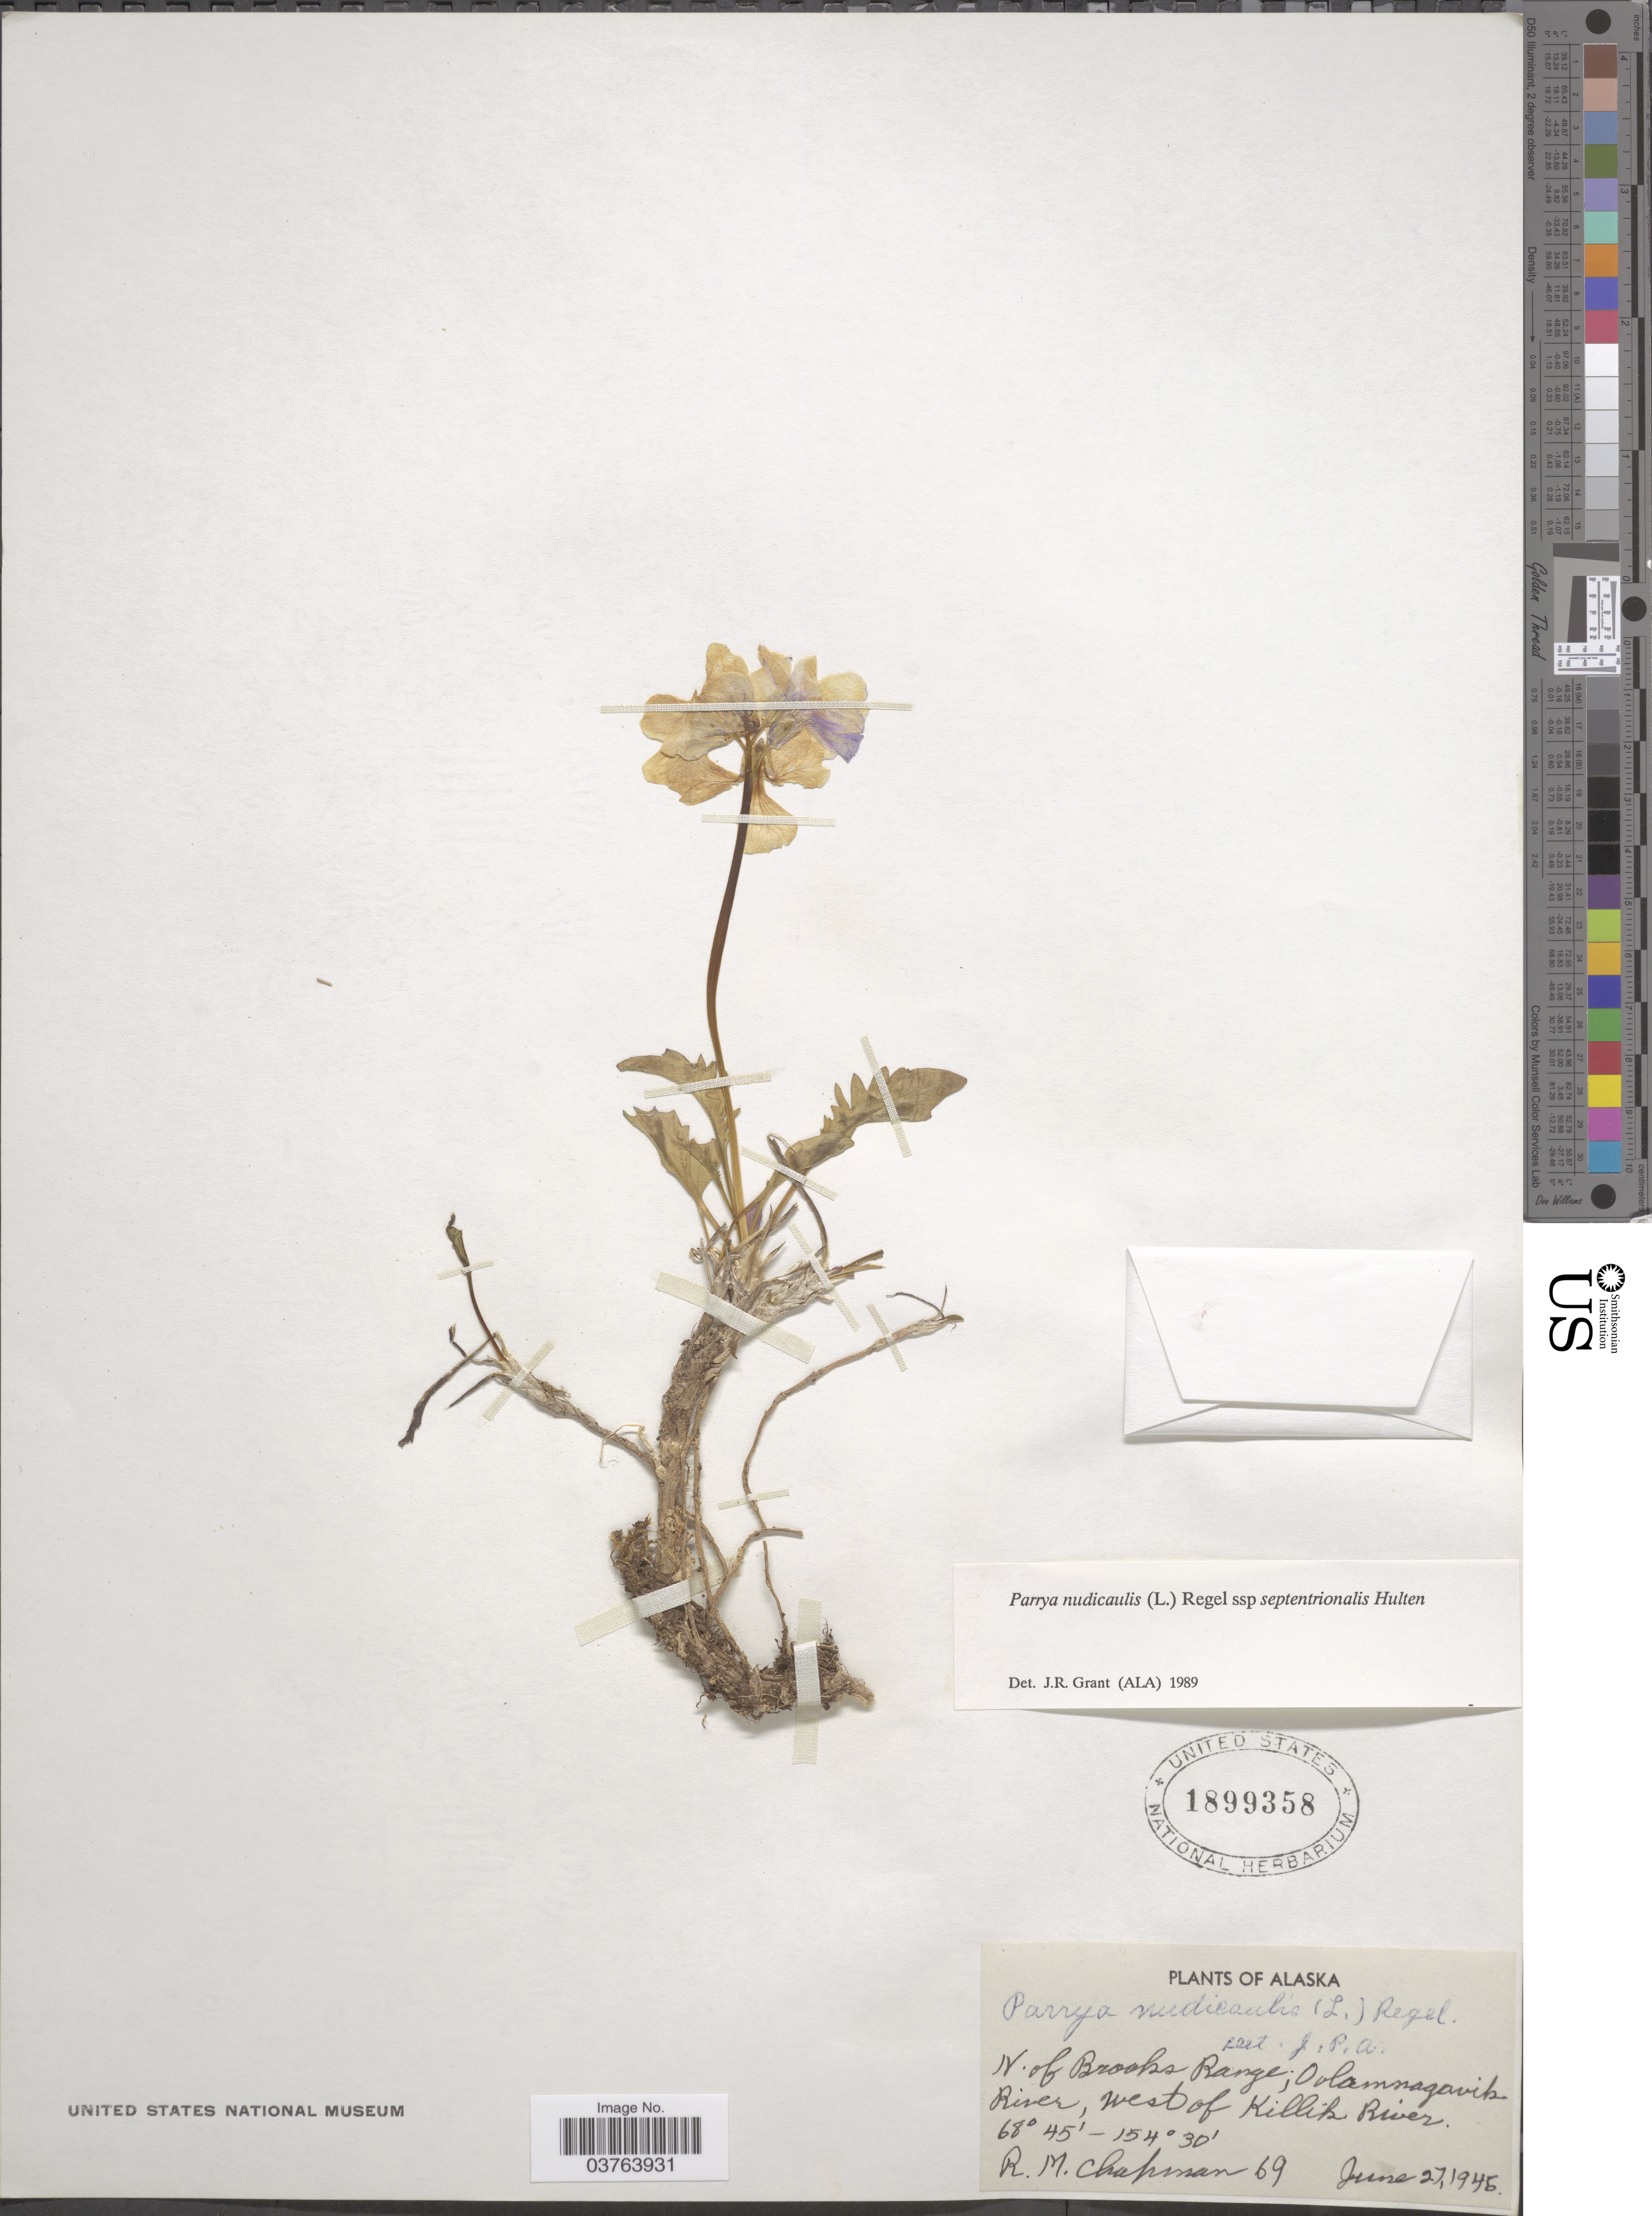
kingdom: Plantae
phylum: Tracheophyta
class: Magnoliopsida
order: Brassicales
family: Brassicaceae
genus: Parrya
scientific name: Parrya nudicaulis subsp. septentrionalis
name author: Hultén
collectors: R. M. Chapman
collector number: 69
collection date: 1946-06-27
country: United States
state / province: Alaska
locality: N. of Brooks Range; Oolamnagavik River, west of Killik River.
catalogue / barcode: US 1899358